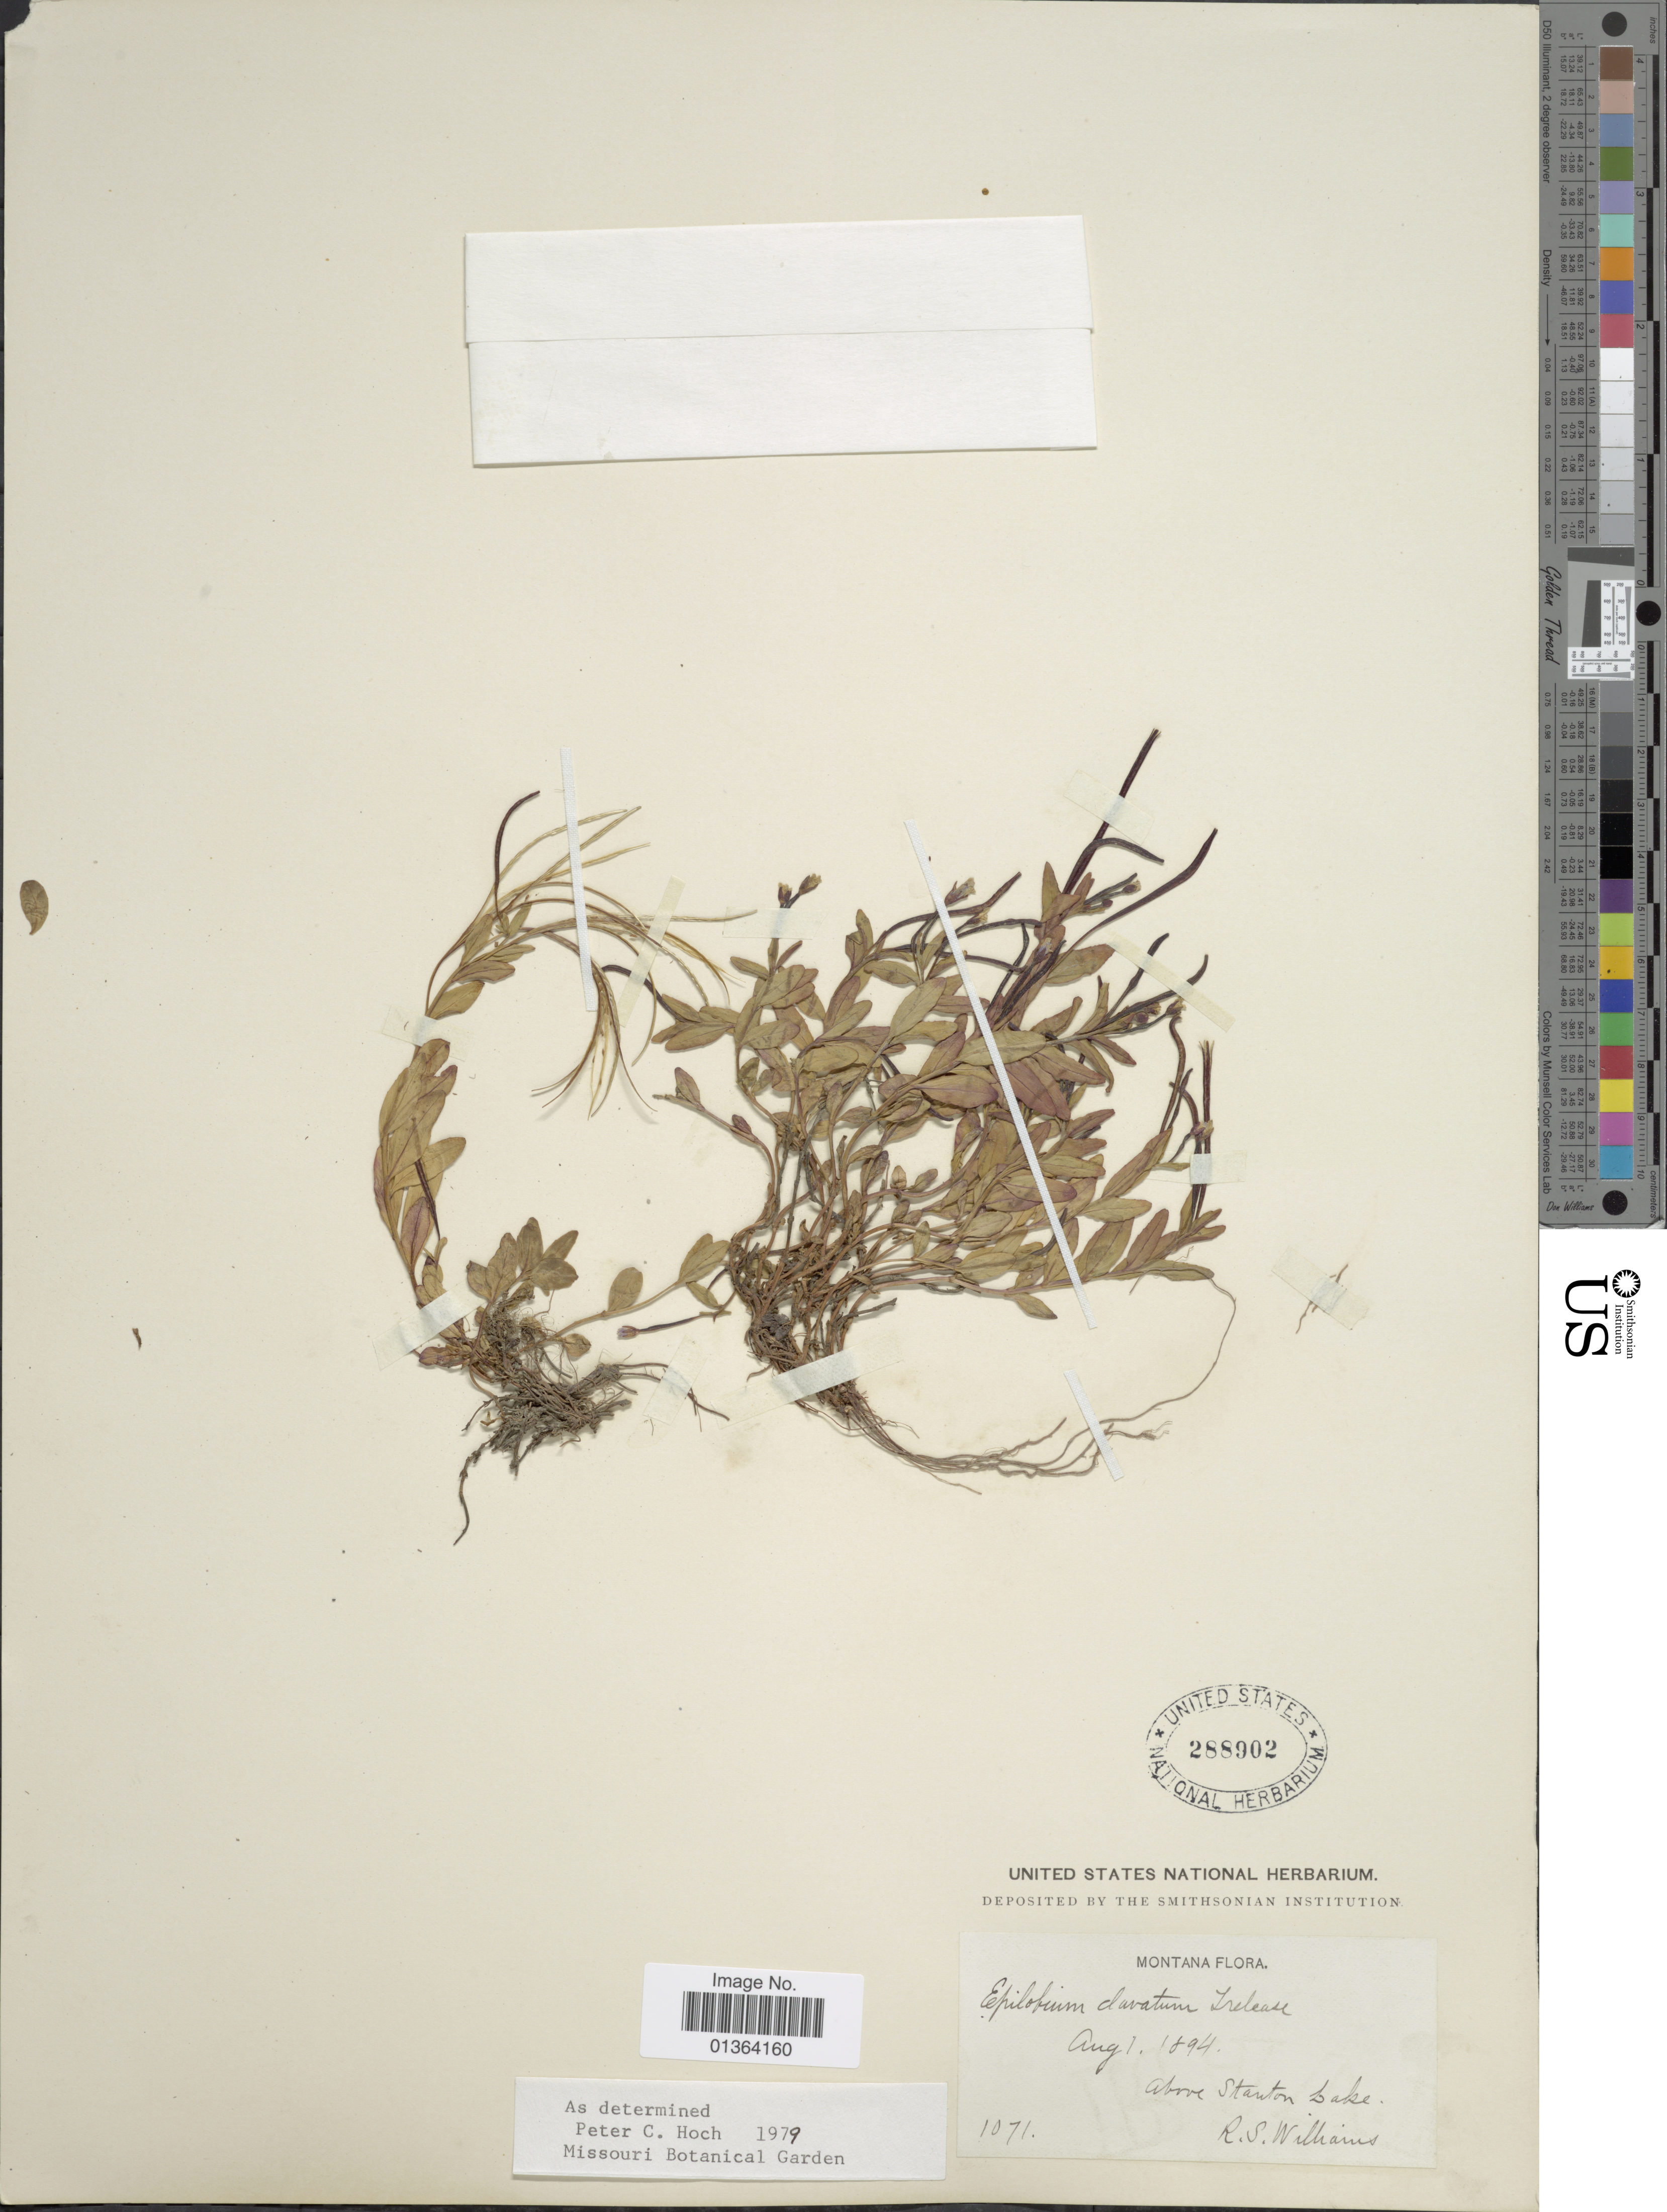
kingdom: Plantae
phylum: Tracheophyta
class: Magnoliopsida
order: Myrtales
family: Onagraceae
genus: Epilobium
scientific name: Epilobium clavatum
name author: Hausskn.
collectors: R. S. Williams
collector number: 1071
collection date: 1894-08-01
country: United States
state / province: Montana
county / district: Flathead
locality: Above Stanton Lake.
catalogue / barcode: US 288902